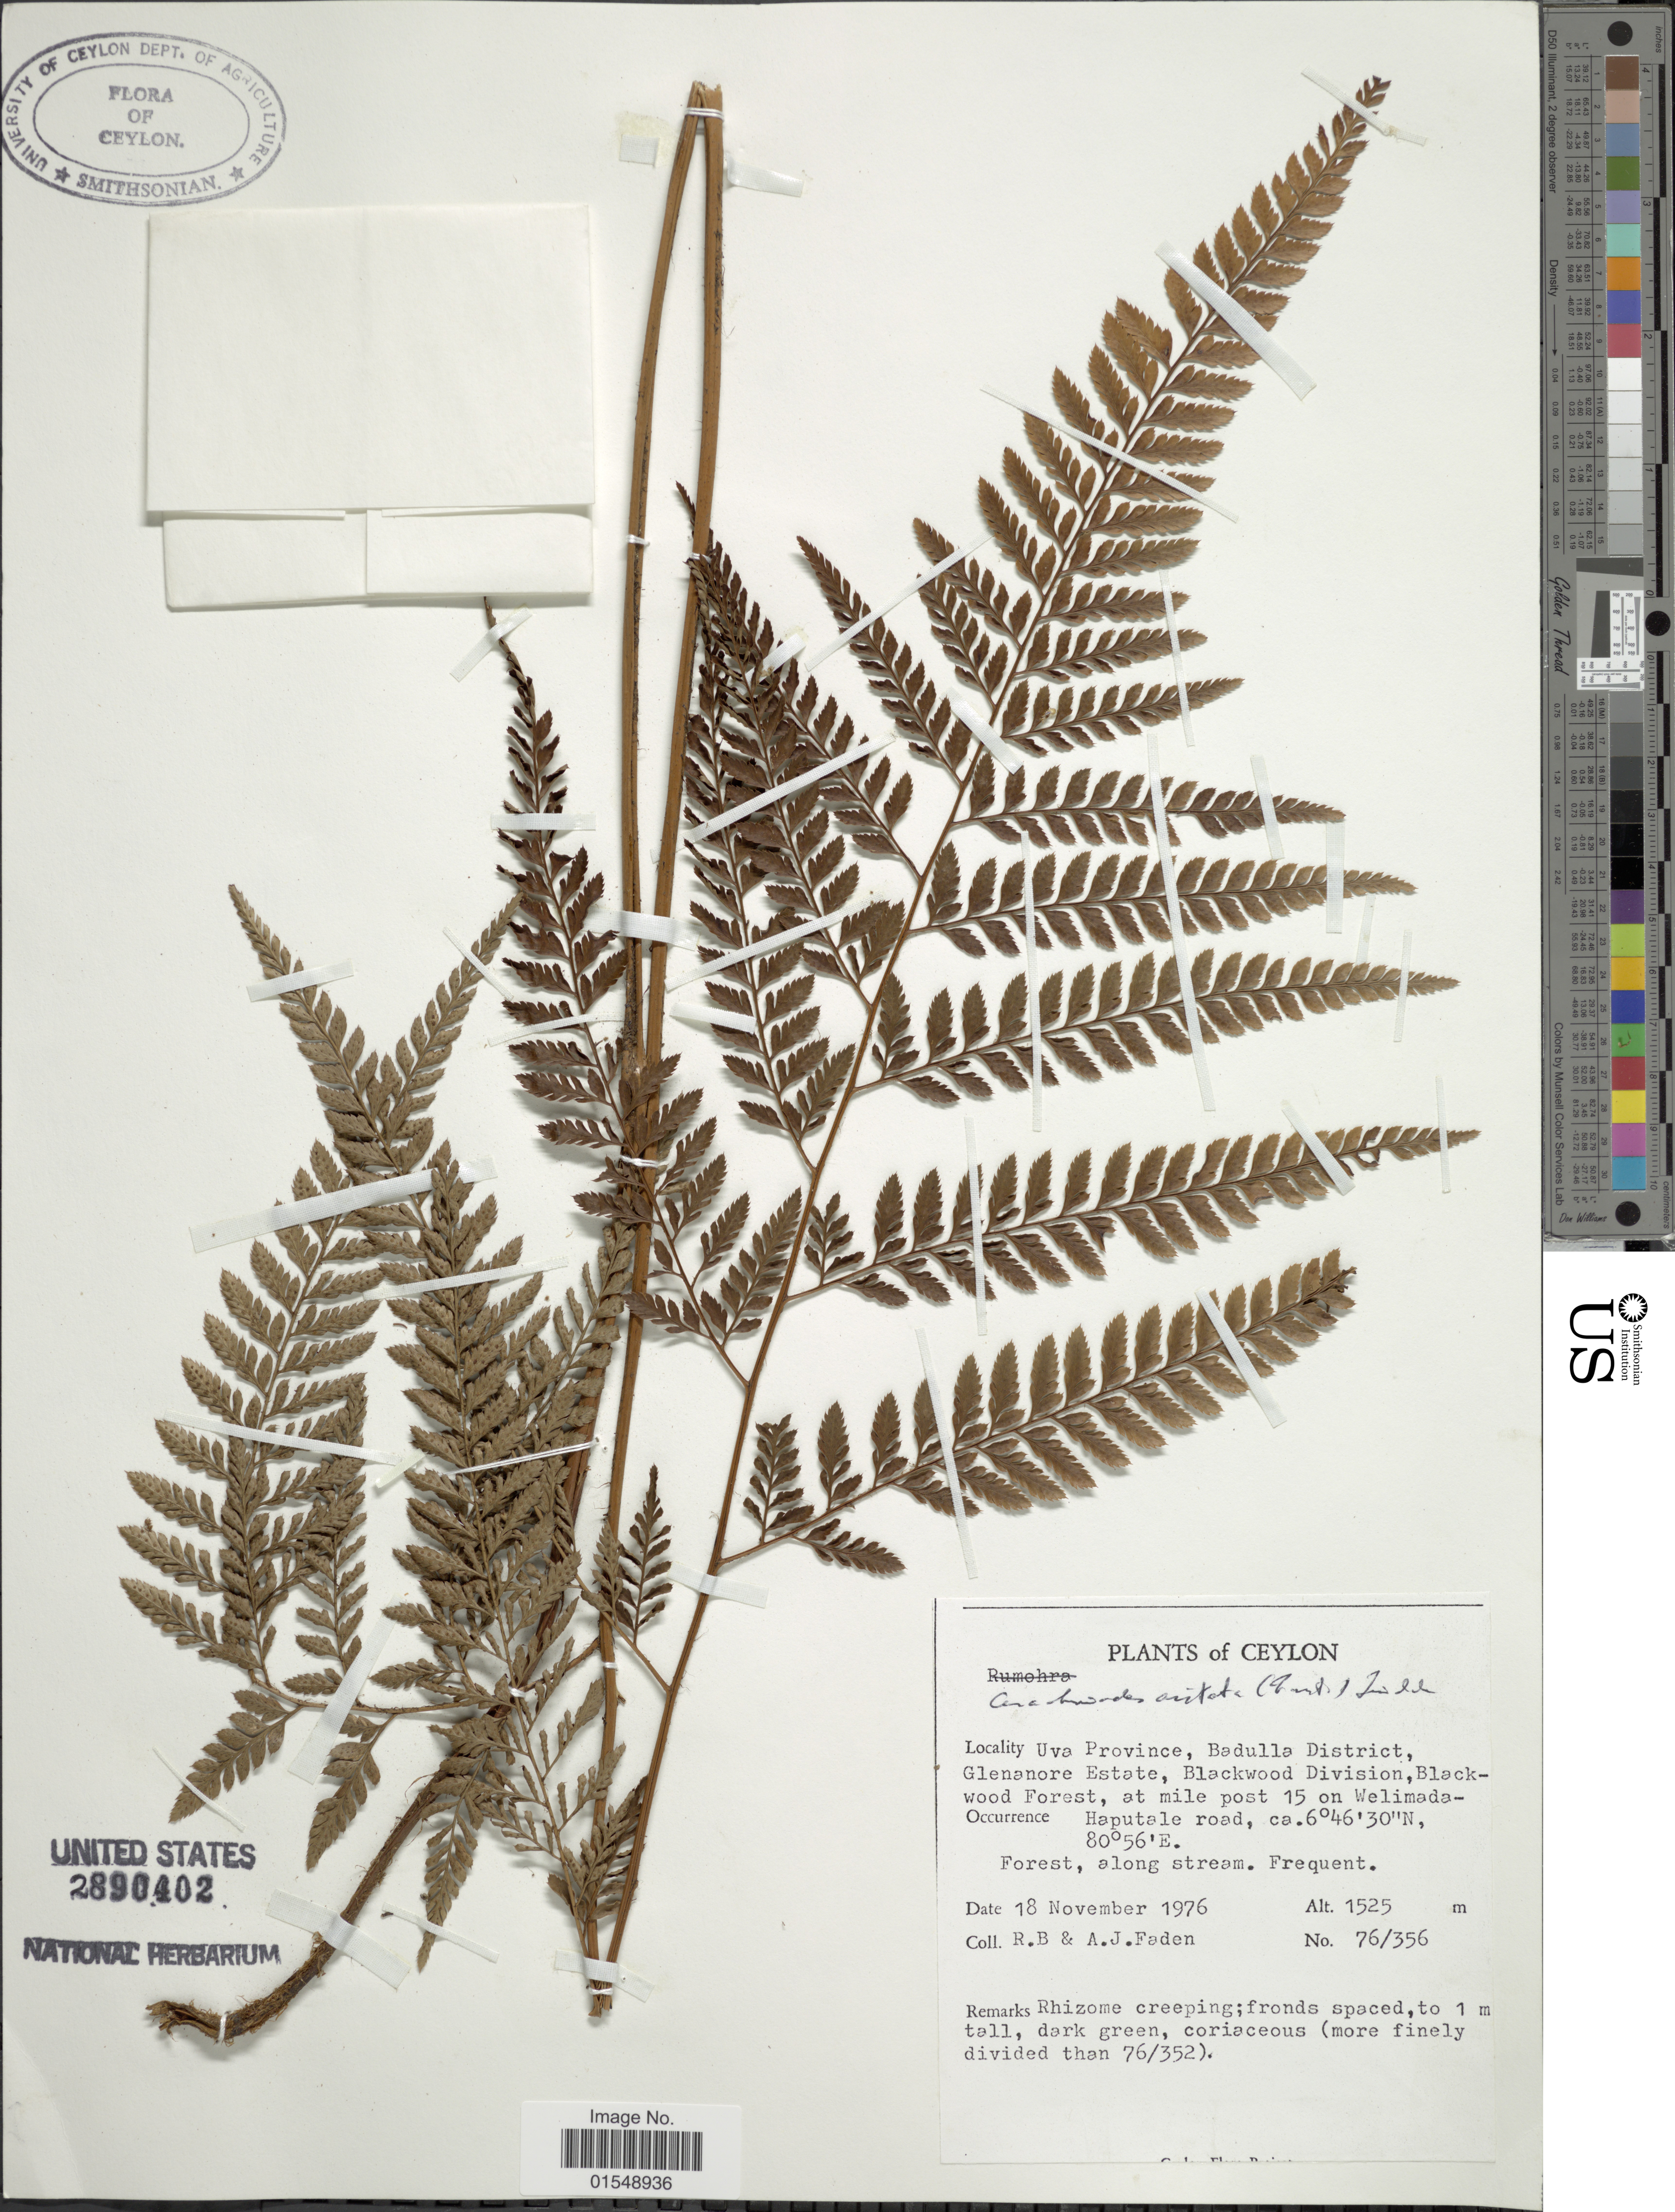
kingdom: Plantae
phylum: Tracheophyta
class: Polypodiopsida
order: Polypodiales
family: Dryopteridaceae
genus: Arachniodes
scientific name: Arachniodes aristata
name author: (G. Forst.) Tindale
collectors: R. B. Faden & A. J. Faden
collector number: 76/359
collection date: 1976-11-18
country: Sri Lanka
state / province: Uva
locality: Ceylon, Badulla District, Glenanore Estate, Blackwood Division, Blackwood Forest, at mile post 15 on Welimada- Haputale road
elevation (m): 1525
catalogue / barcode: US 2890402